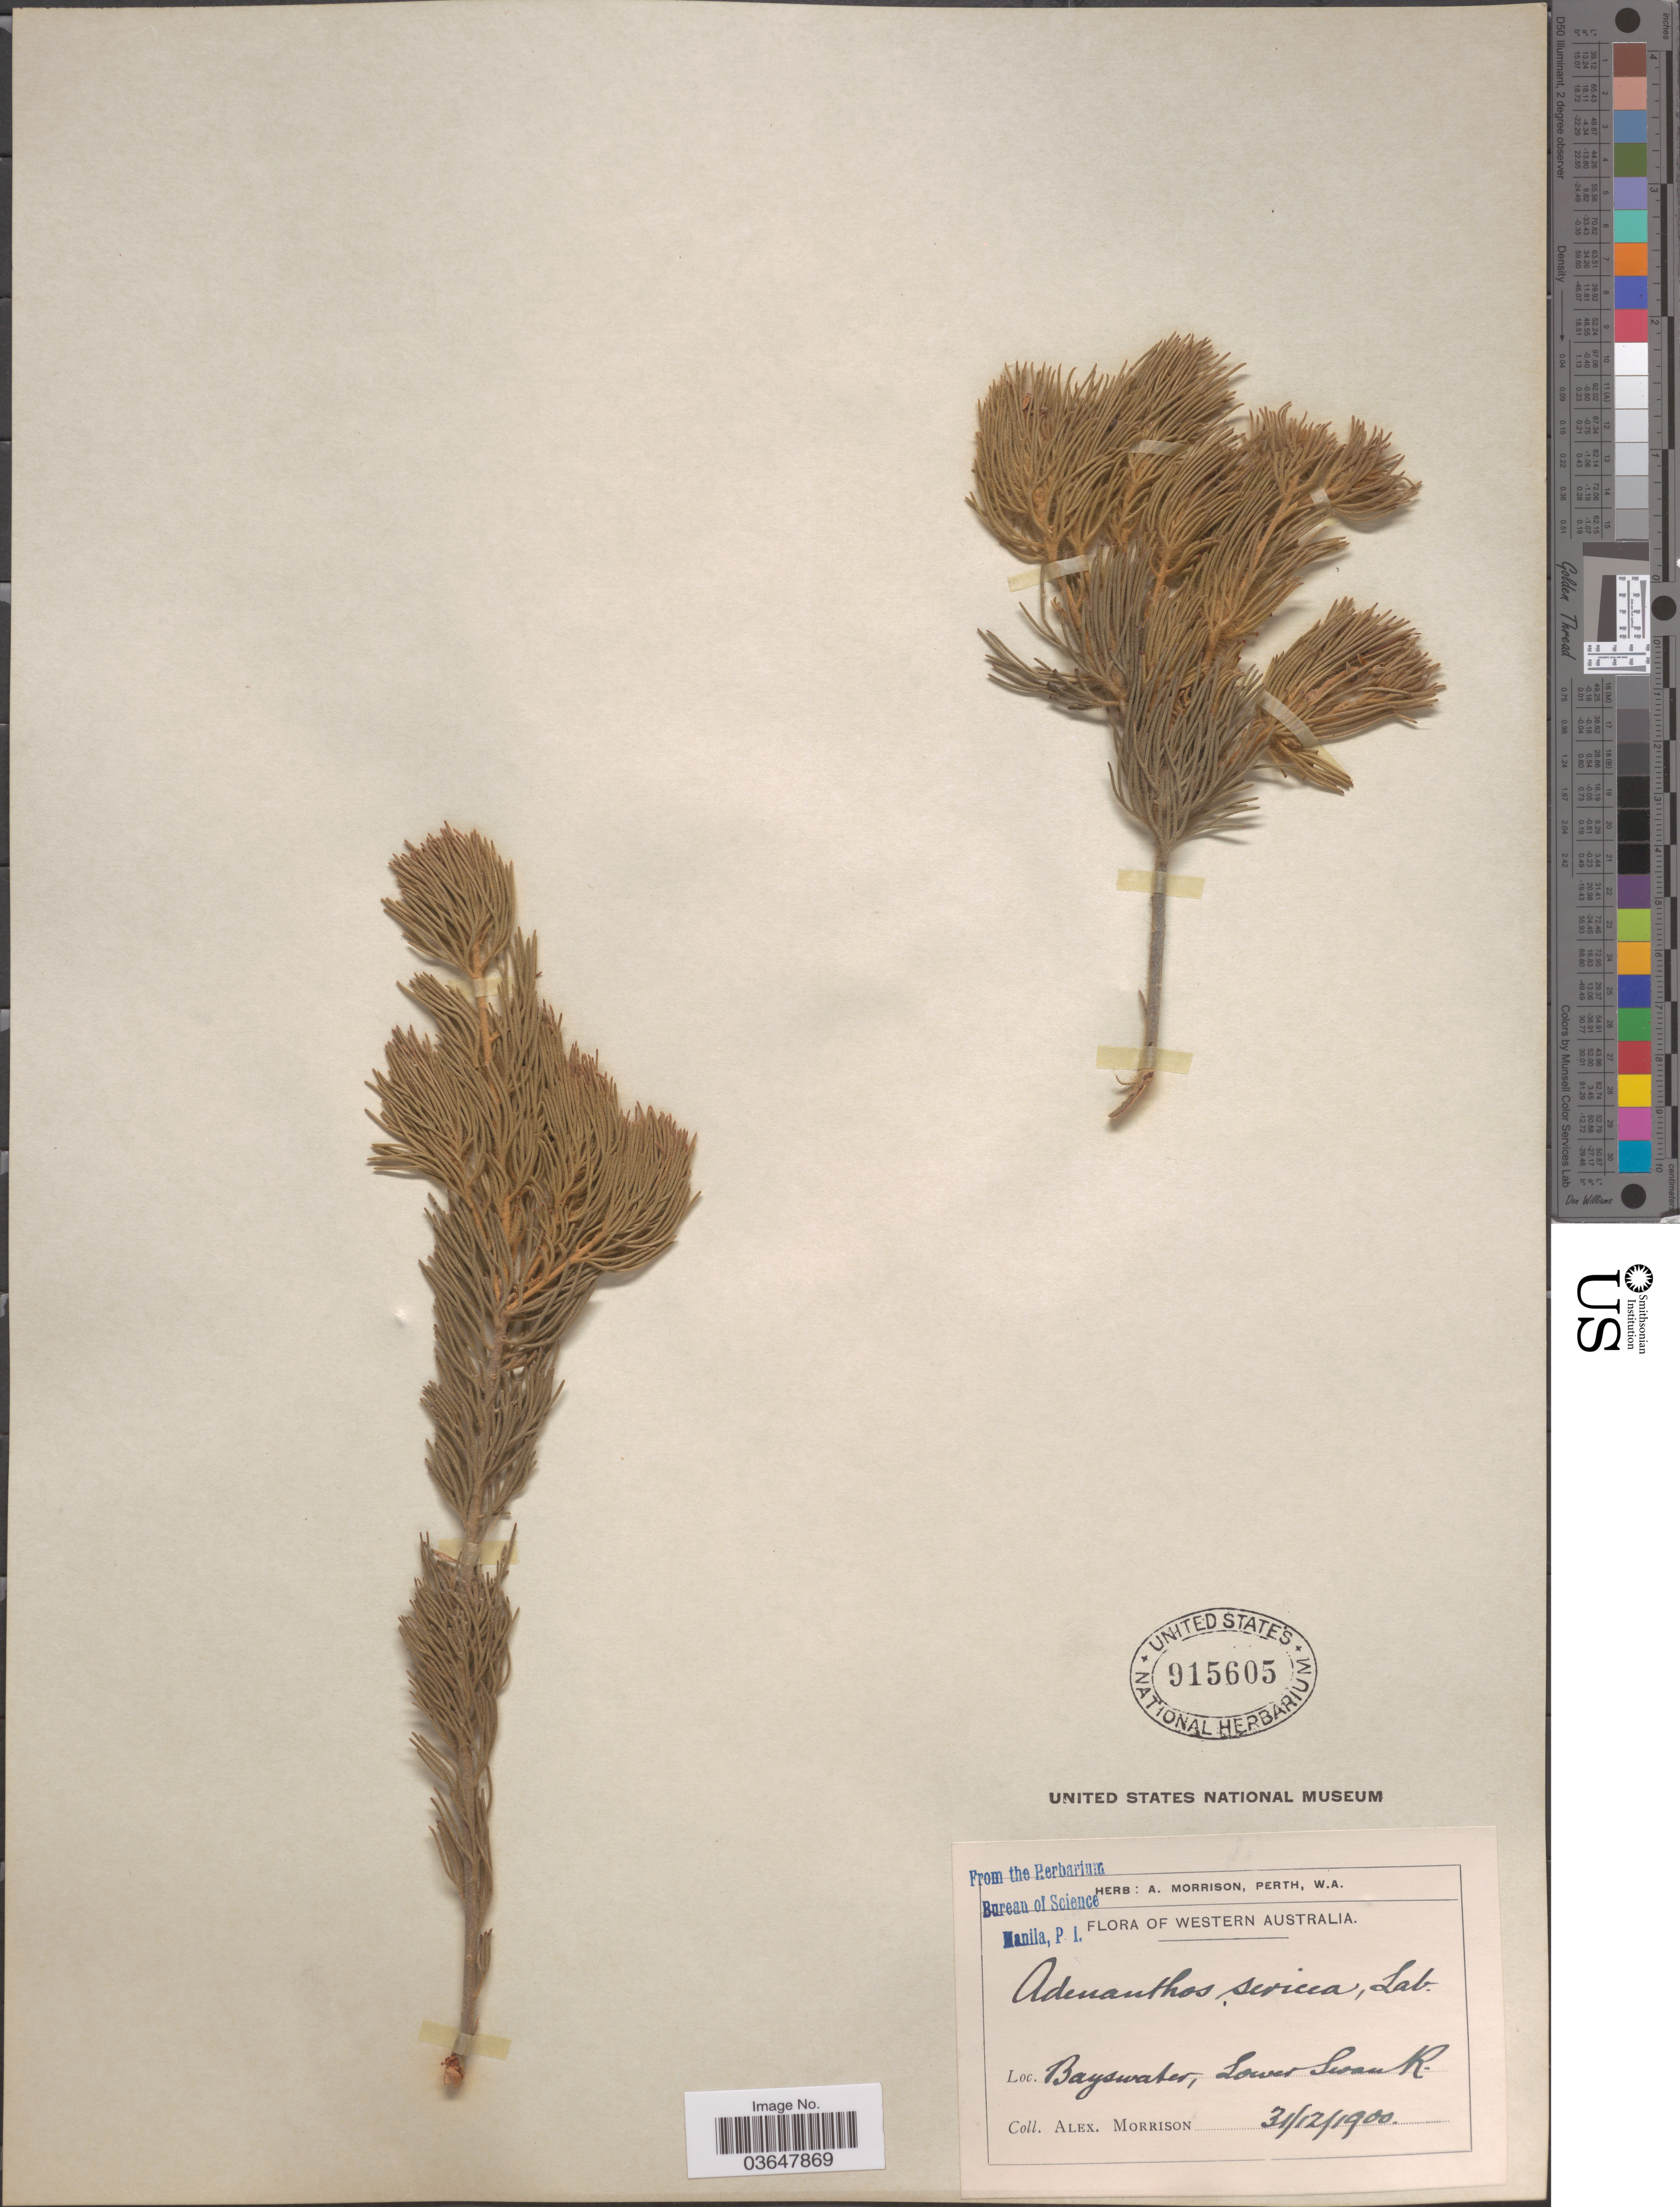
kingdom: Plantae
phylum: Tracheophyta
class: Magnoliopsida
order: Proteales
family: Proteaceae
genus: Adenanthos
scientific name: Adenanthos sericeus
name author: Labill.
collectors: A. Morrison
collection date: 1900-12-31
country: Australia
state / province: Western Australia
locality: Bayswater, Lower Swan R.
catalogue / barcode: US 915605